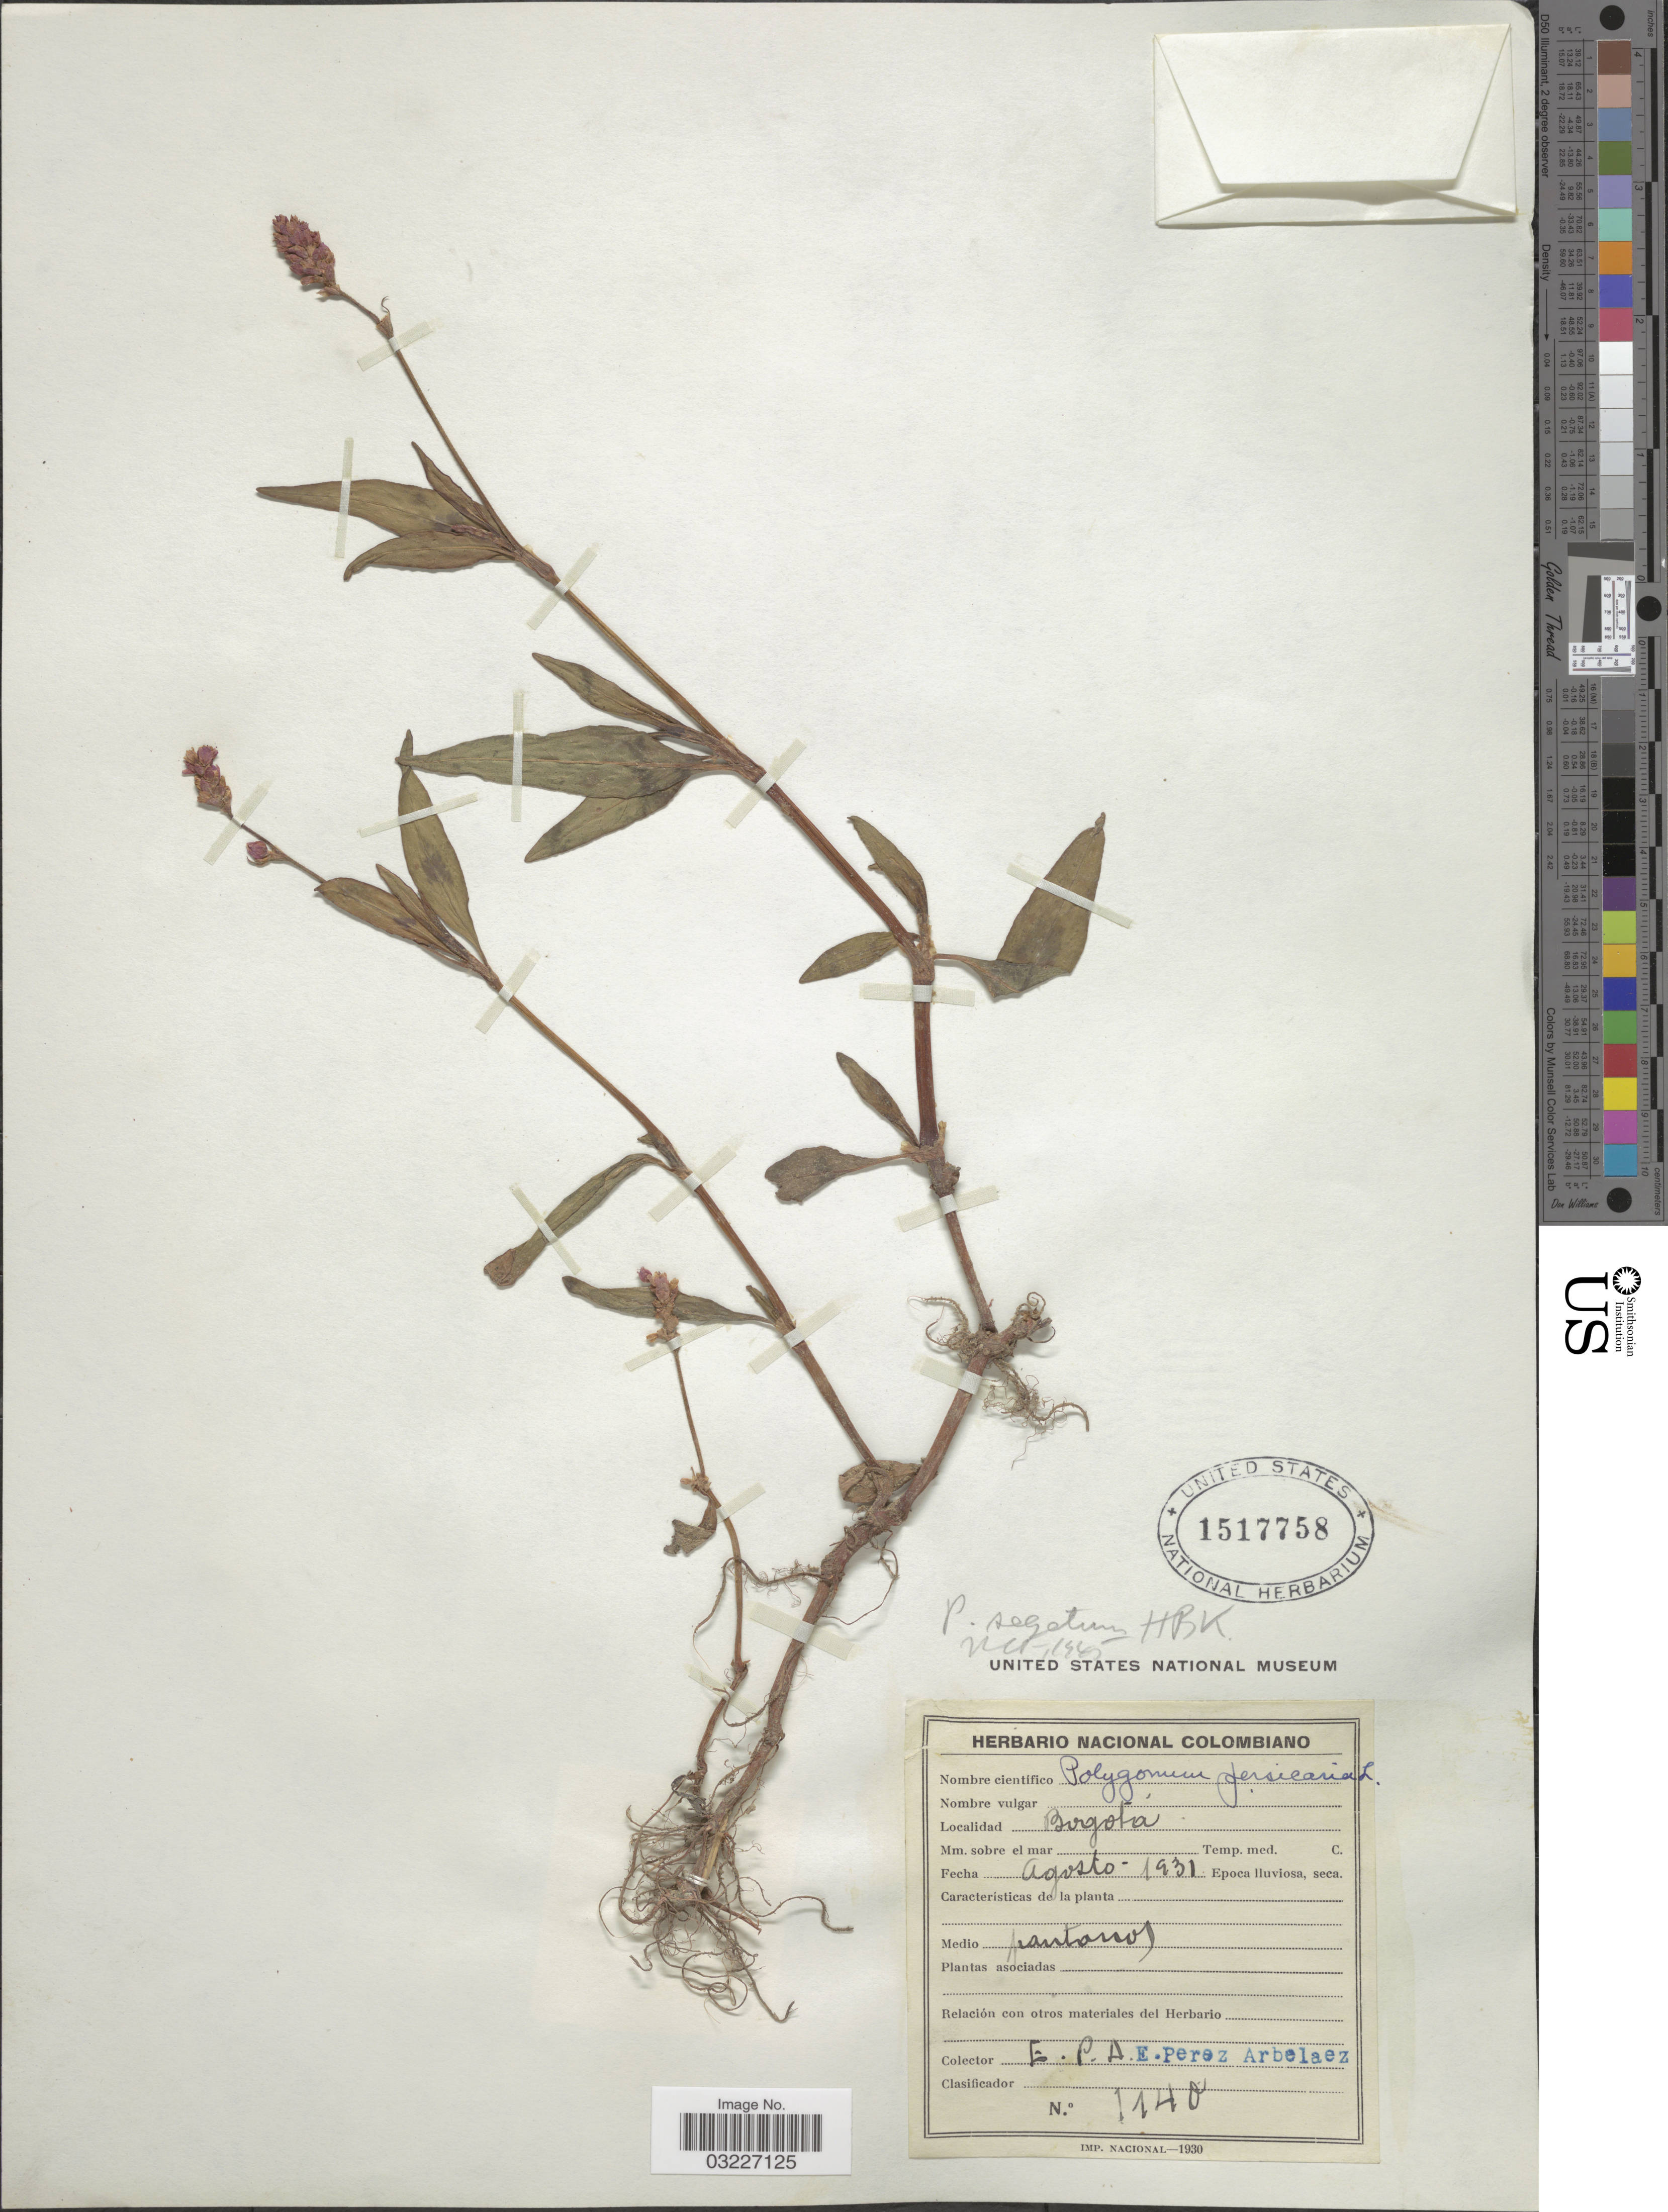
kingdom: Plantae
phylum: Tracheophyta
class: Magnoliopsida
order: Caryophyllales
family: Polygonaceae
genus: Polygonum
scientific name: Polygonum segetum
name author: Kunth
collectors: E. Pérez Arbeláez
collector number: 1140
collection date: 1931-08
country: Colombia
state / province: Bogota D.C.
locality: Bogotá.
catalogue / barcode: US 1517758